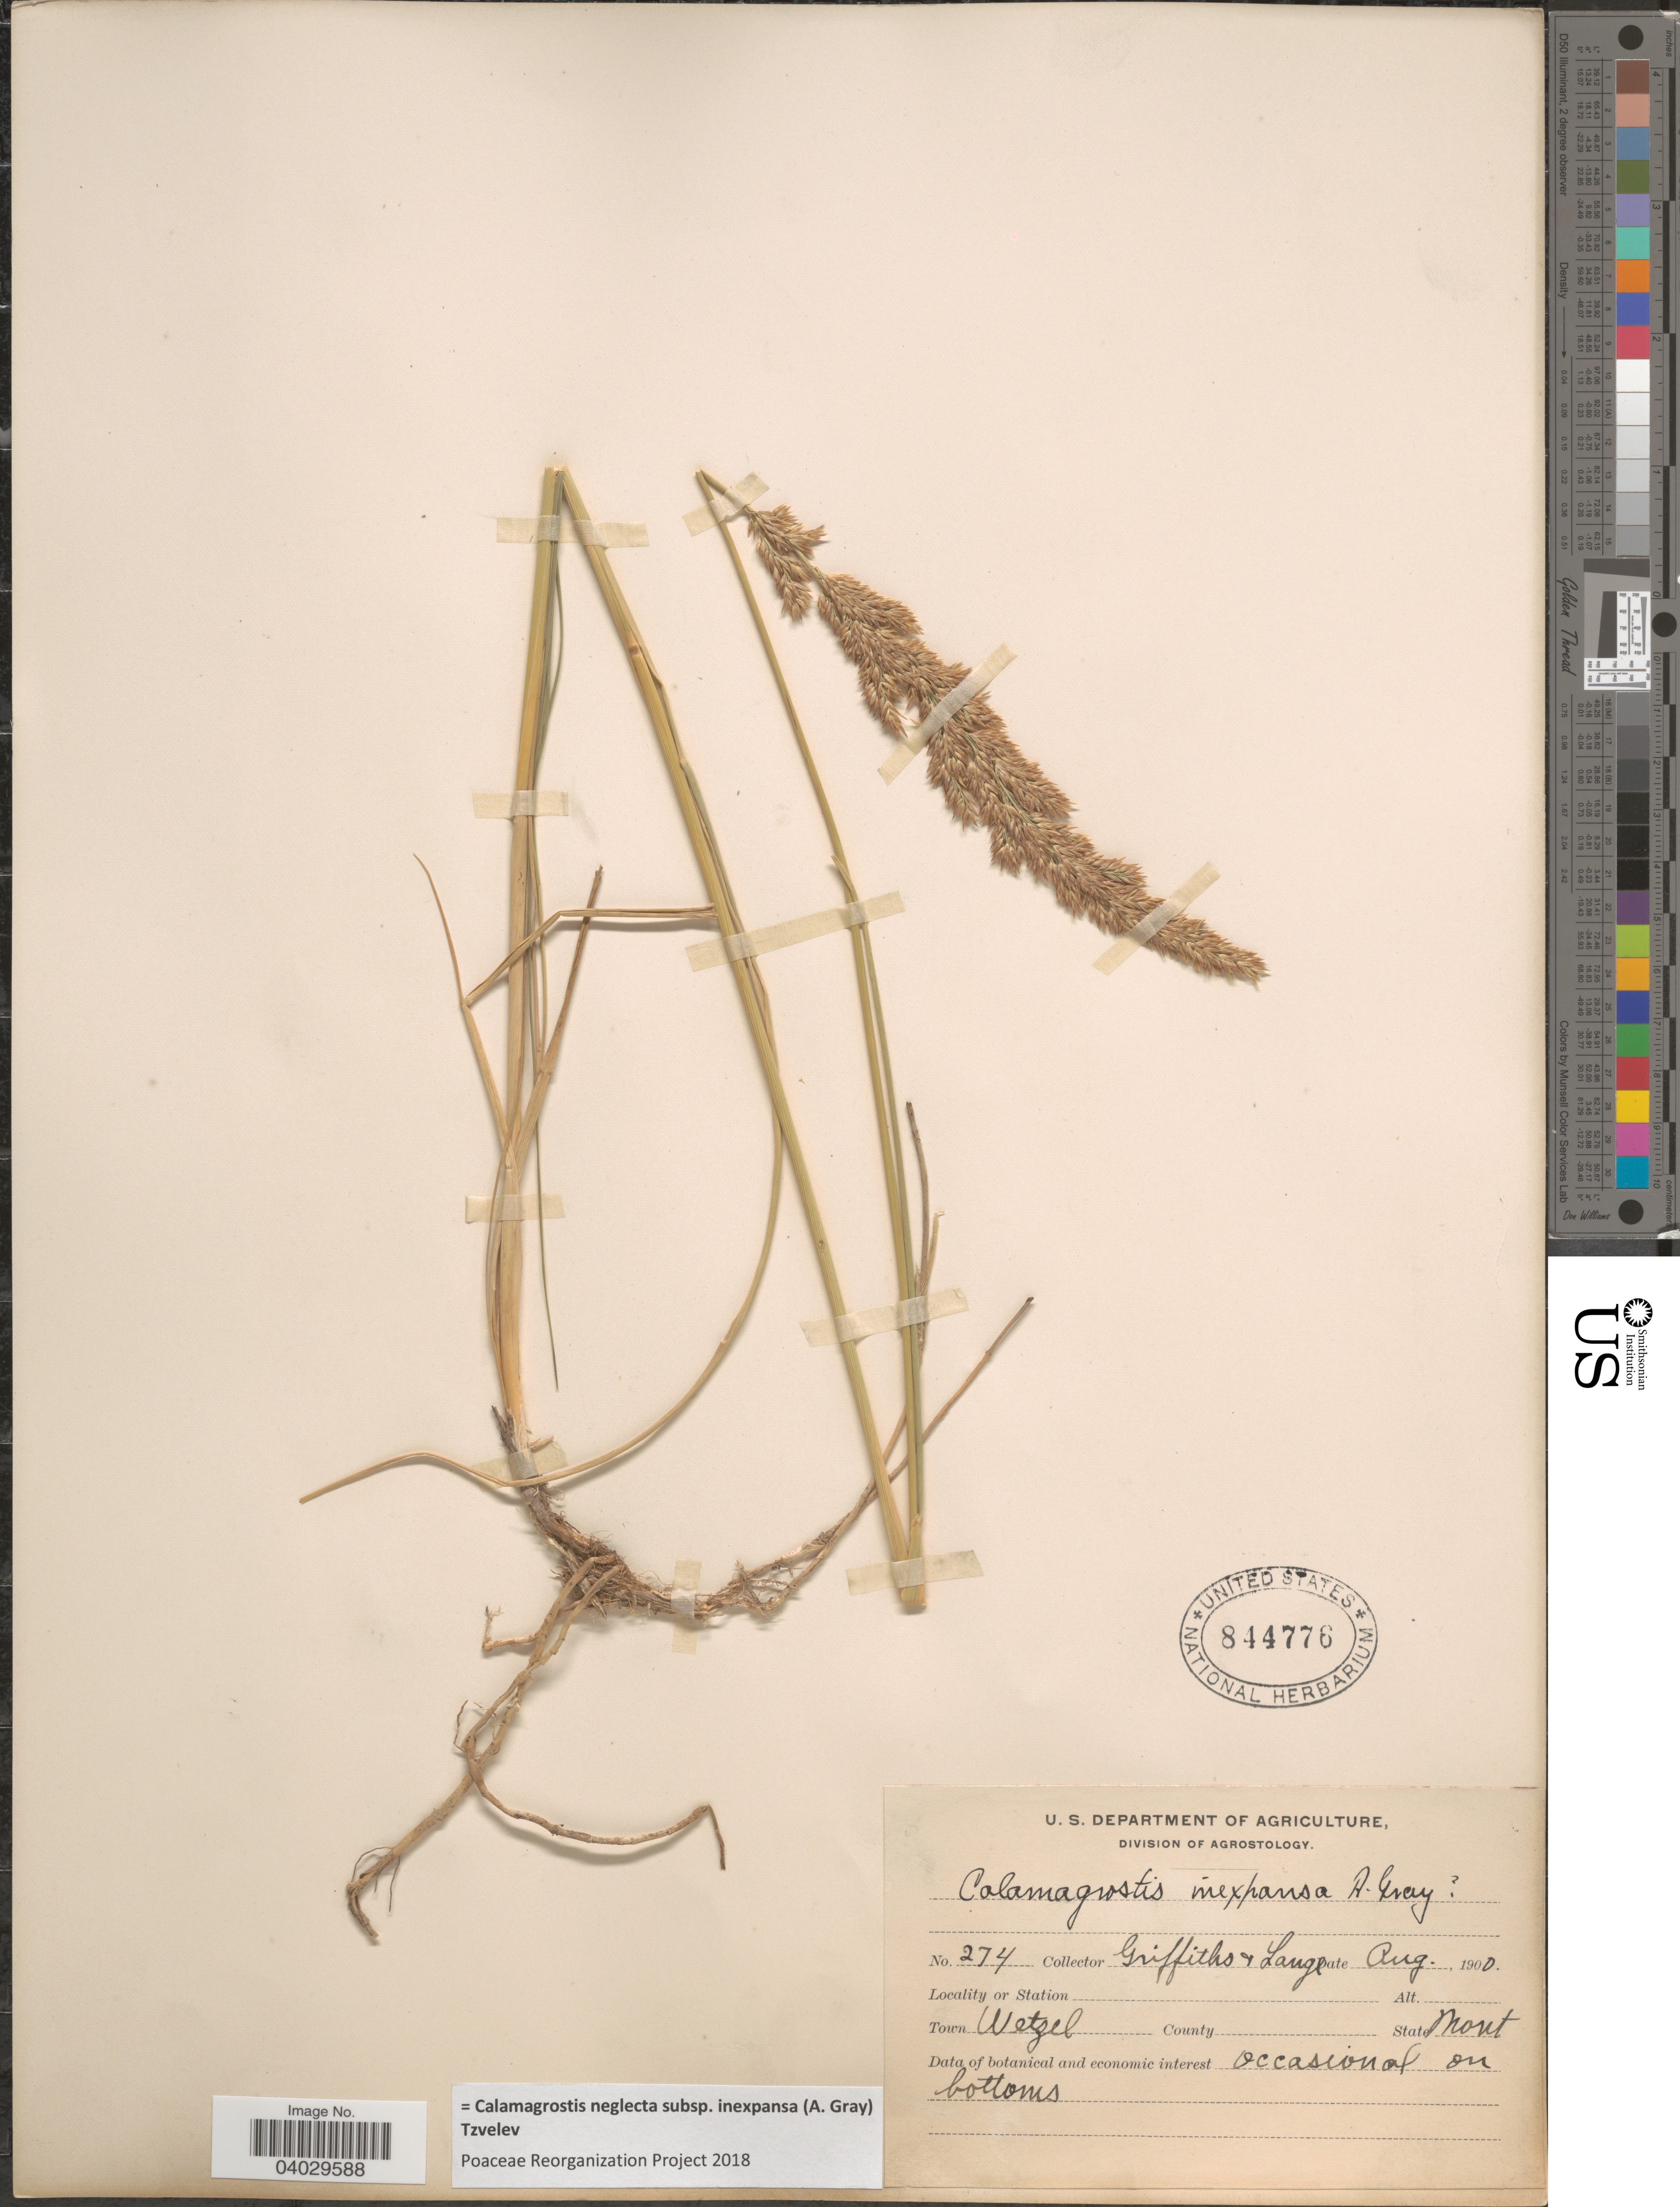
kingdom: Plantae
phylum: Tracheophyta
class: Liliopsida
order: Poales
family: Poaceae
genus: Calamagrostis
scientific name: Calamagrostis neglecta subsp. inexpansa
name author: (A. Gray) Tzvelev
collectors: -- Griffiths & -- Lange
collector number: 274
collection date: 1900-08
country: United States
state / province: Montana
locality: Town Wetzel.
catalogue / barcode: US 844776